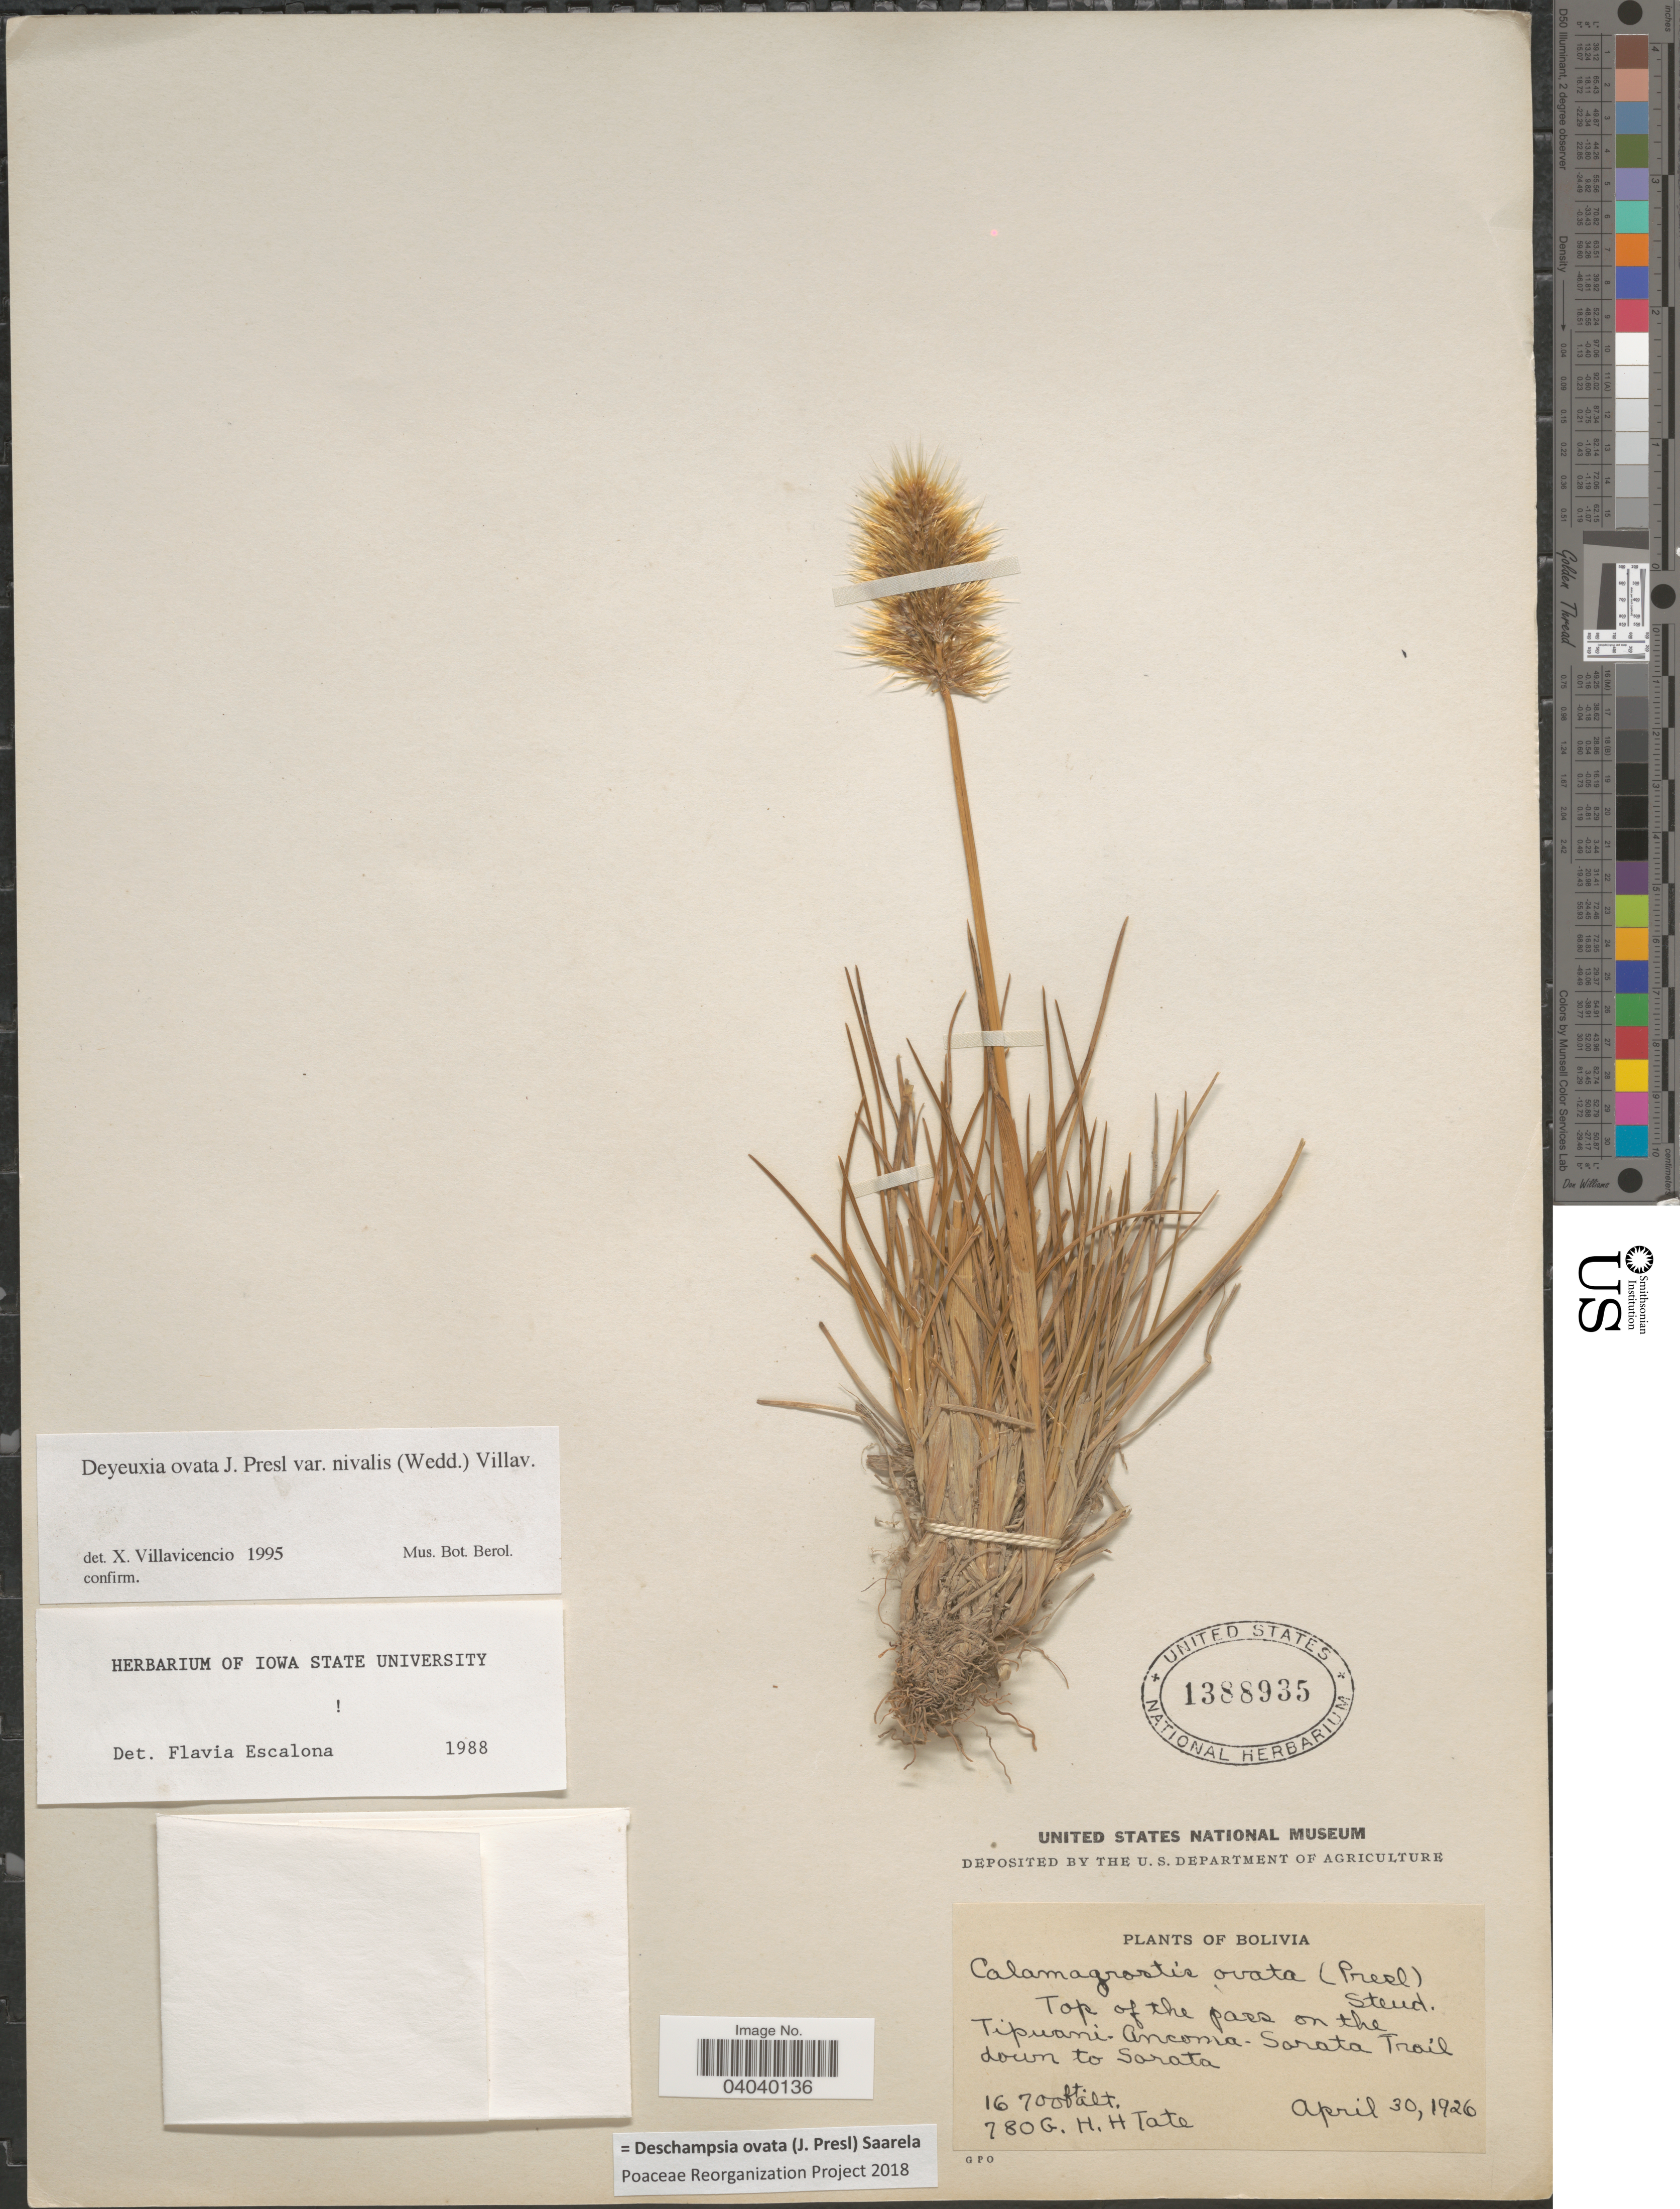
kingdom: Plantae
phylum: Tracheophyta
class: Liliopsida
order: Poales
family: Poaceae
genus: Deschampsia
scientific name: Deschampsia ovata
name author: (J. Presl) Saarela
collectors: G. H. H.Tate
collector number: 780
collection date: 1926-04-30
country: Bolivia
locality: Top of the pass on the Tipuani-Ancoma. Sorata Trail down to Sorata.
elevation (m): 5090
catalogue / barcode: US 1388935